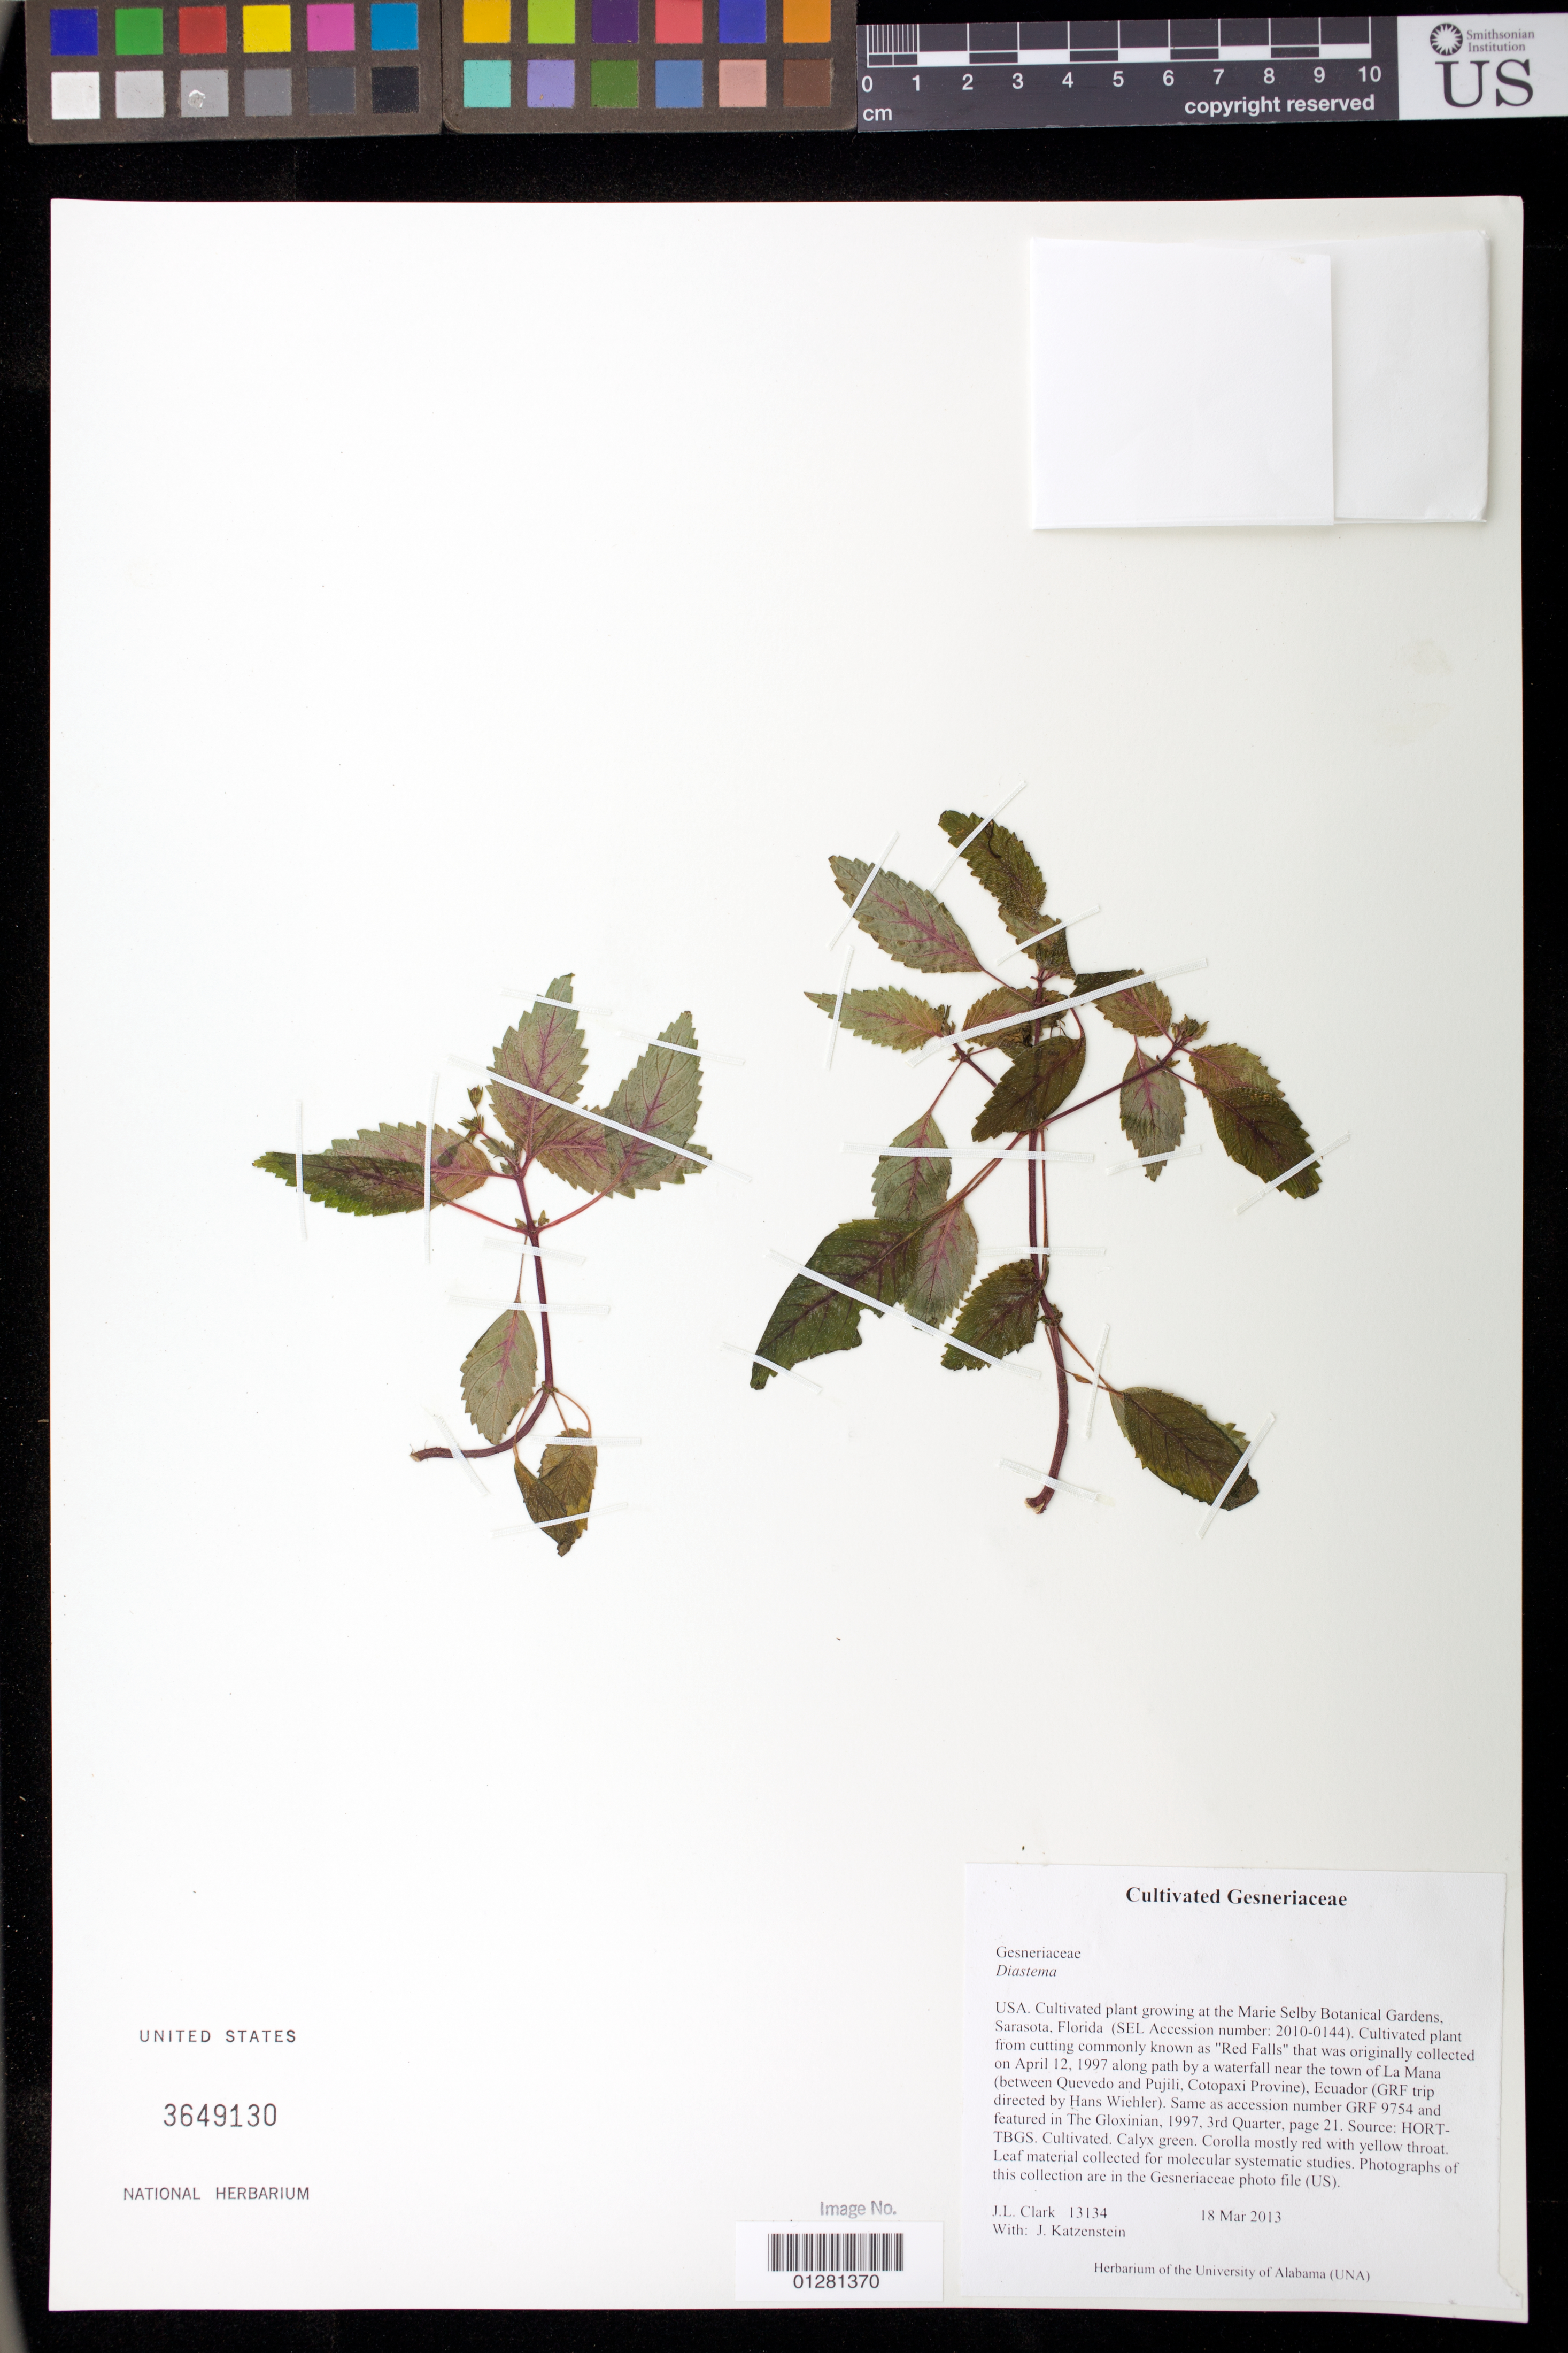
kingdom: Plantae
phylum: Tracheophyta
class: Magnoliopsida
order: Lamiales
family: Gesneriaceae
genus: Diastema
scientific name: Diastema sp.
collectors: J. L. Clark & J. Katzenstein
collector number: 13134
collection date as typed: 18 Mar 2013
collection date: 2013-03-18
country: United States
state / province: Florida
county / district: Sarasota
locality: Sarasota. Marie Selby Botanical Gardens.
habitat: Cultivated.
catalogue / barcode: US 3649130